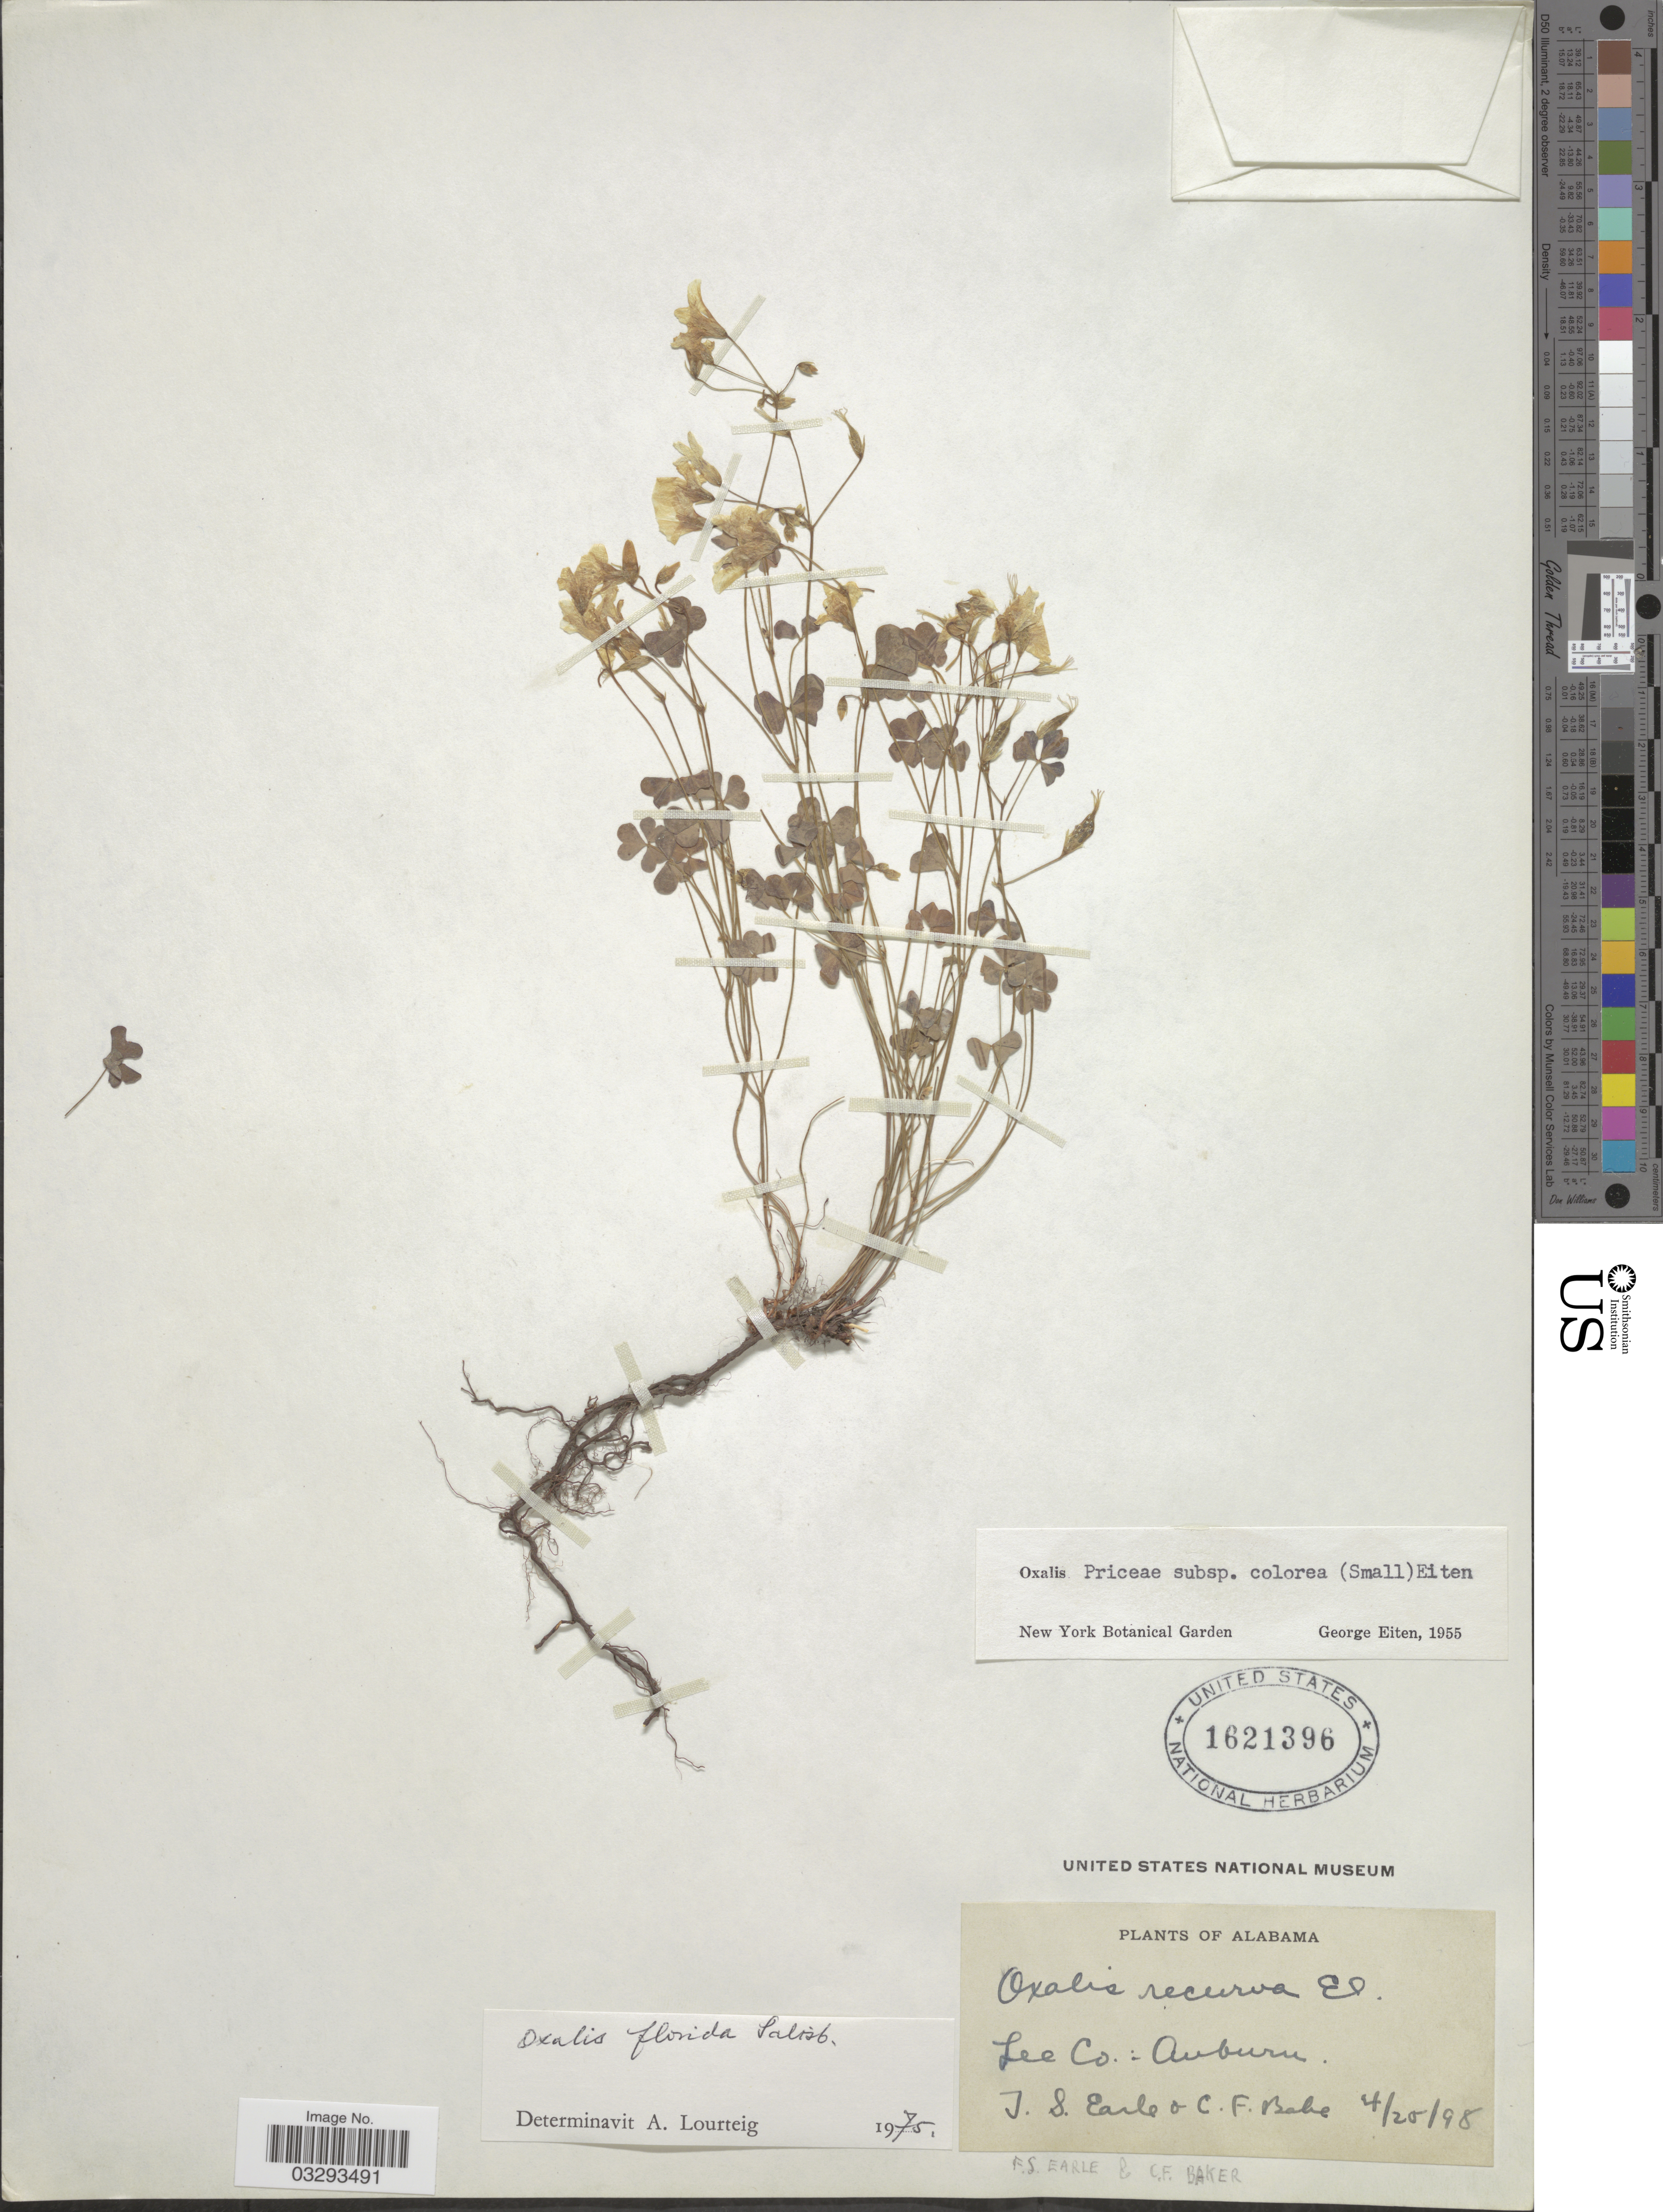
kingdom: Plantae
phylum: Tracheophyta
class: Magnoliopsida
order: Oxalidales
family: Oxalidaceae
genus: Oxalis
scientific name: Oxalis florida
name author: Salisb.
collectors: F. S. Earle & C. F. Baker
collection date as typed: Transcribed d/m/y: 25/4/98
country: United States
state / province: Alabama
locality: Lee Co.: Auburn.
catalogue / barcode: US 1621396